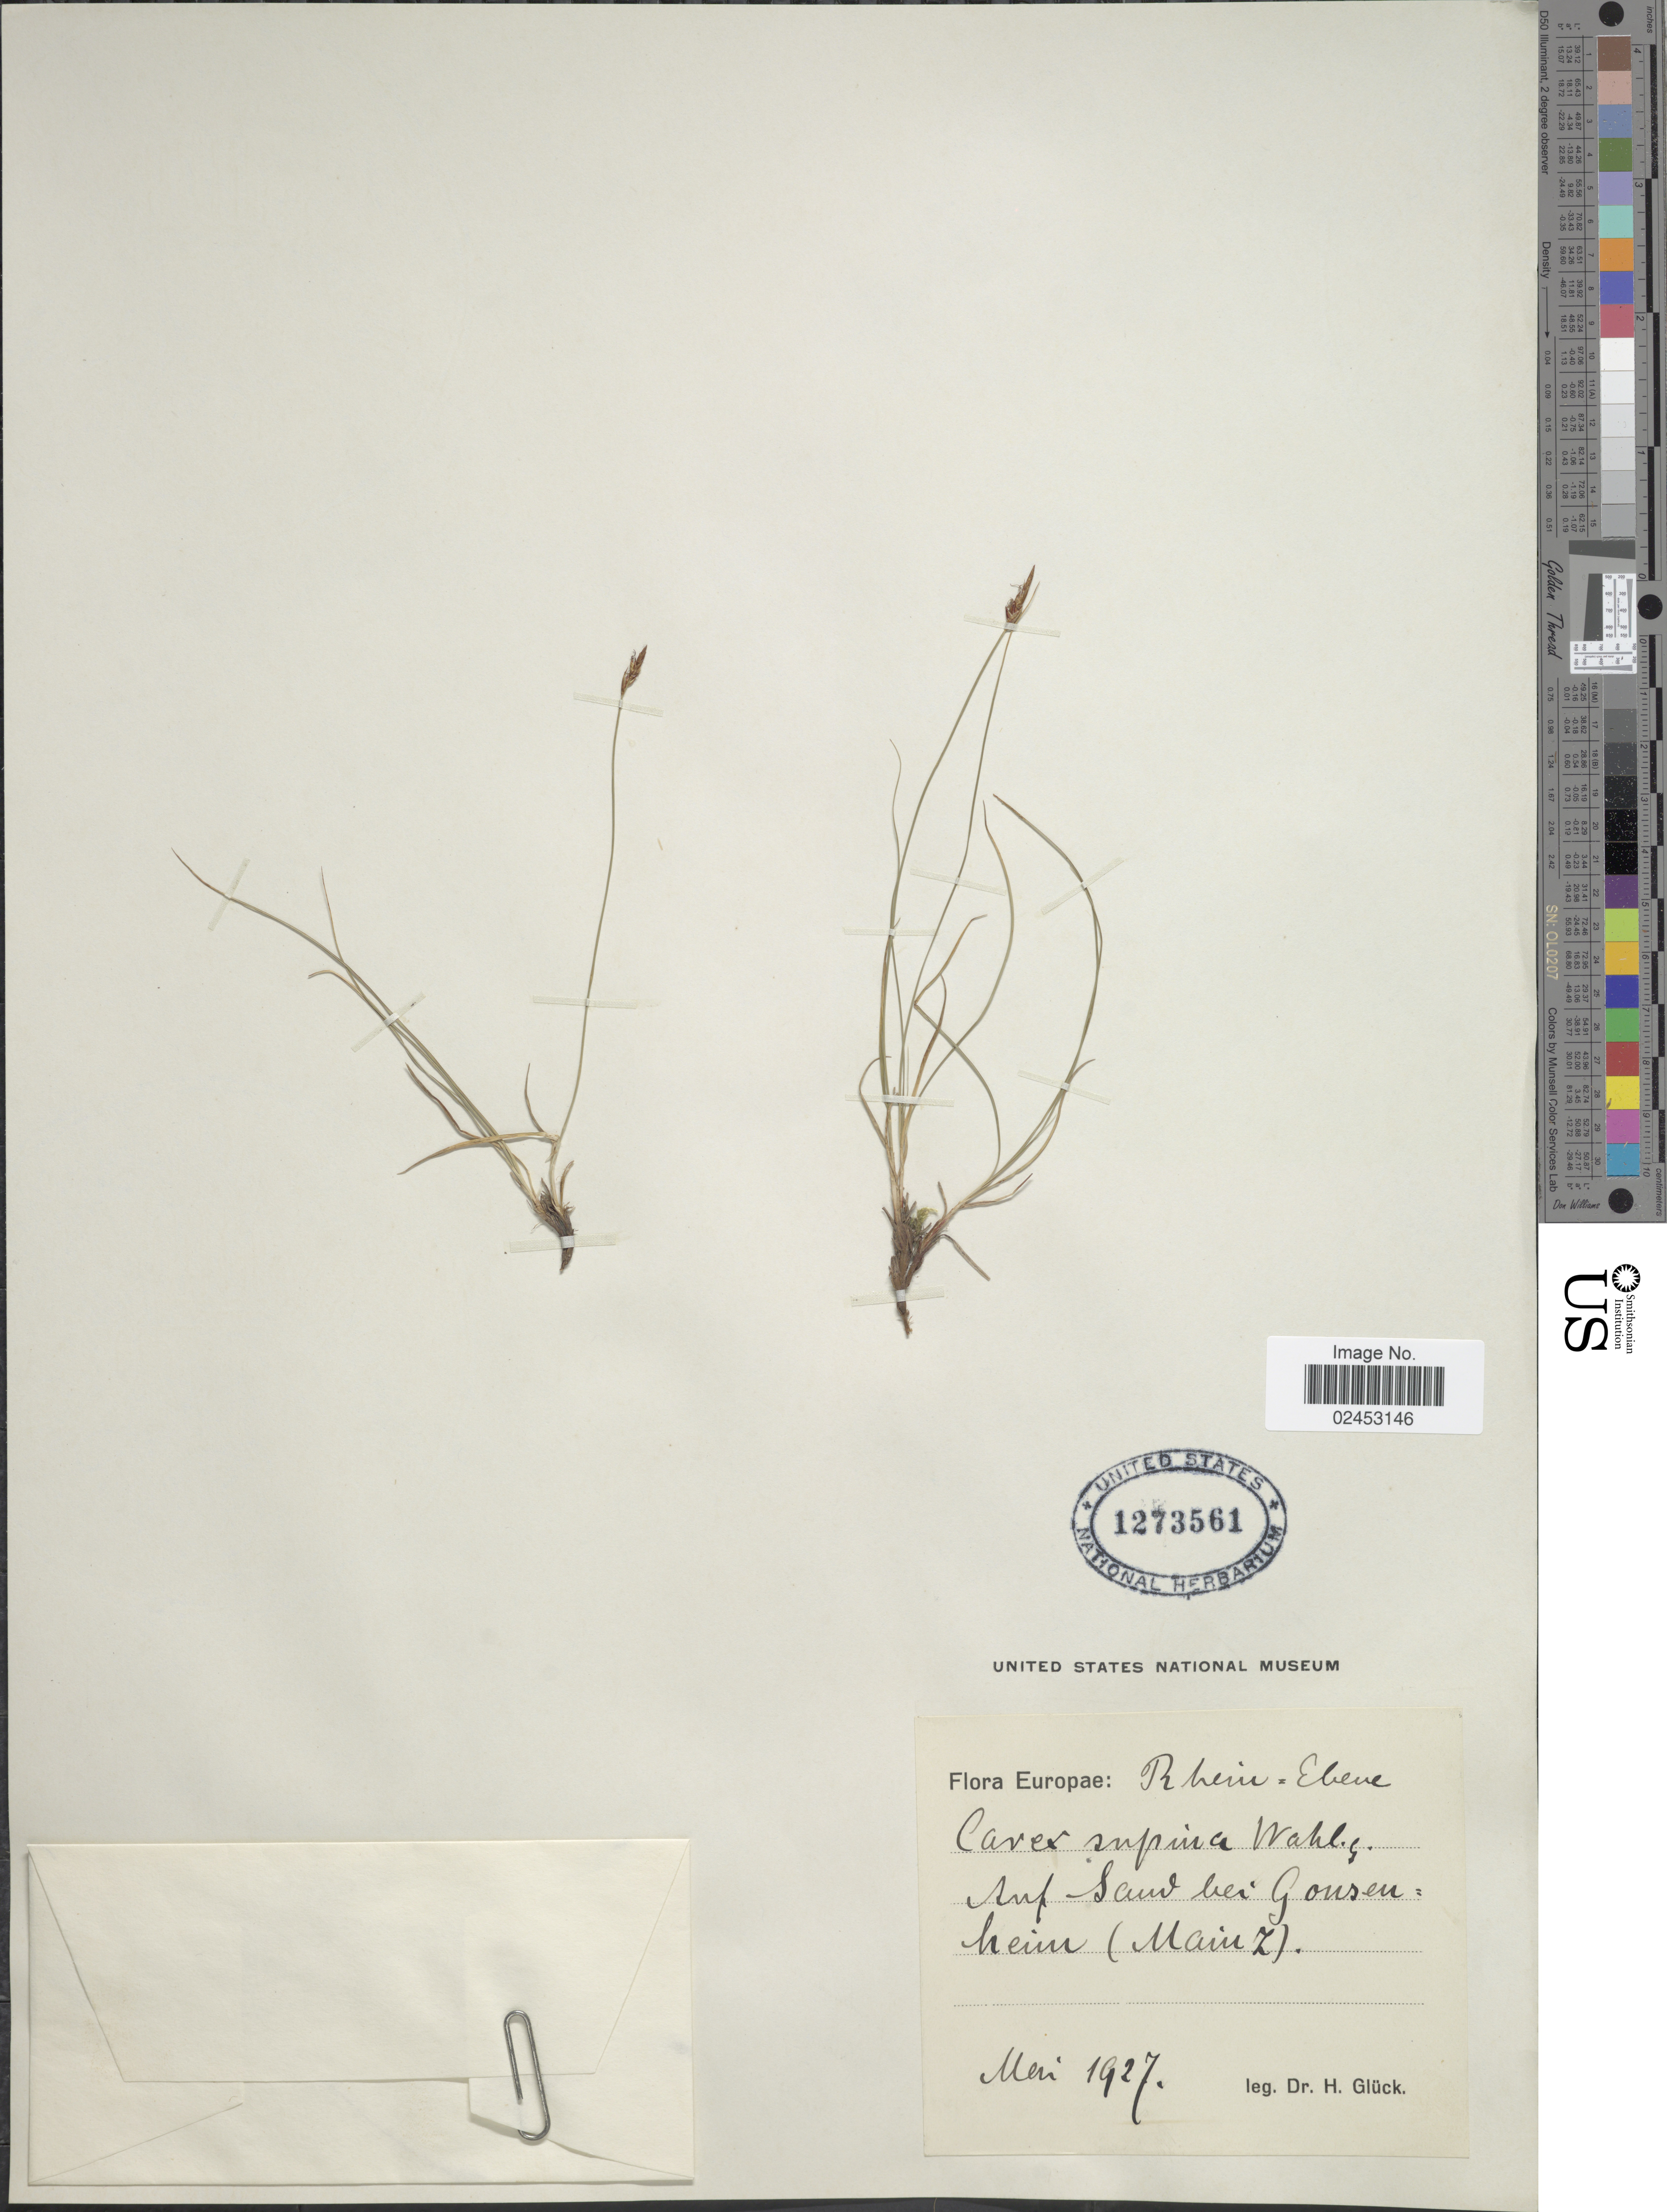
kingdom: Plantae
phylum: Tracheophyta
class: Liliopsida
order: Poales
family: Cyperaceae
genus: Carex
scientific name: Carex supina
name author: Willd. ex Wahlenb.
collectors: H. Glück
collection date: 1927-05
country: Germany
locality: Rhein-Ebene, Auf Sand bei Gonsenheim (Mainz)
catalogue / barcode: US 1273561